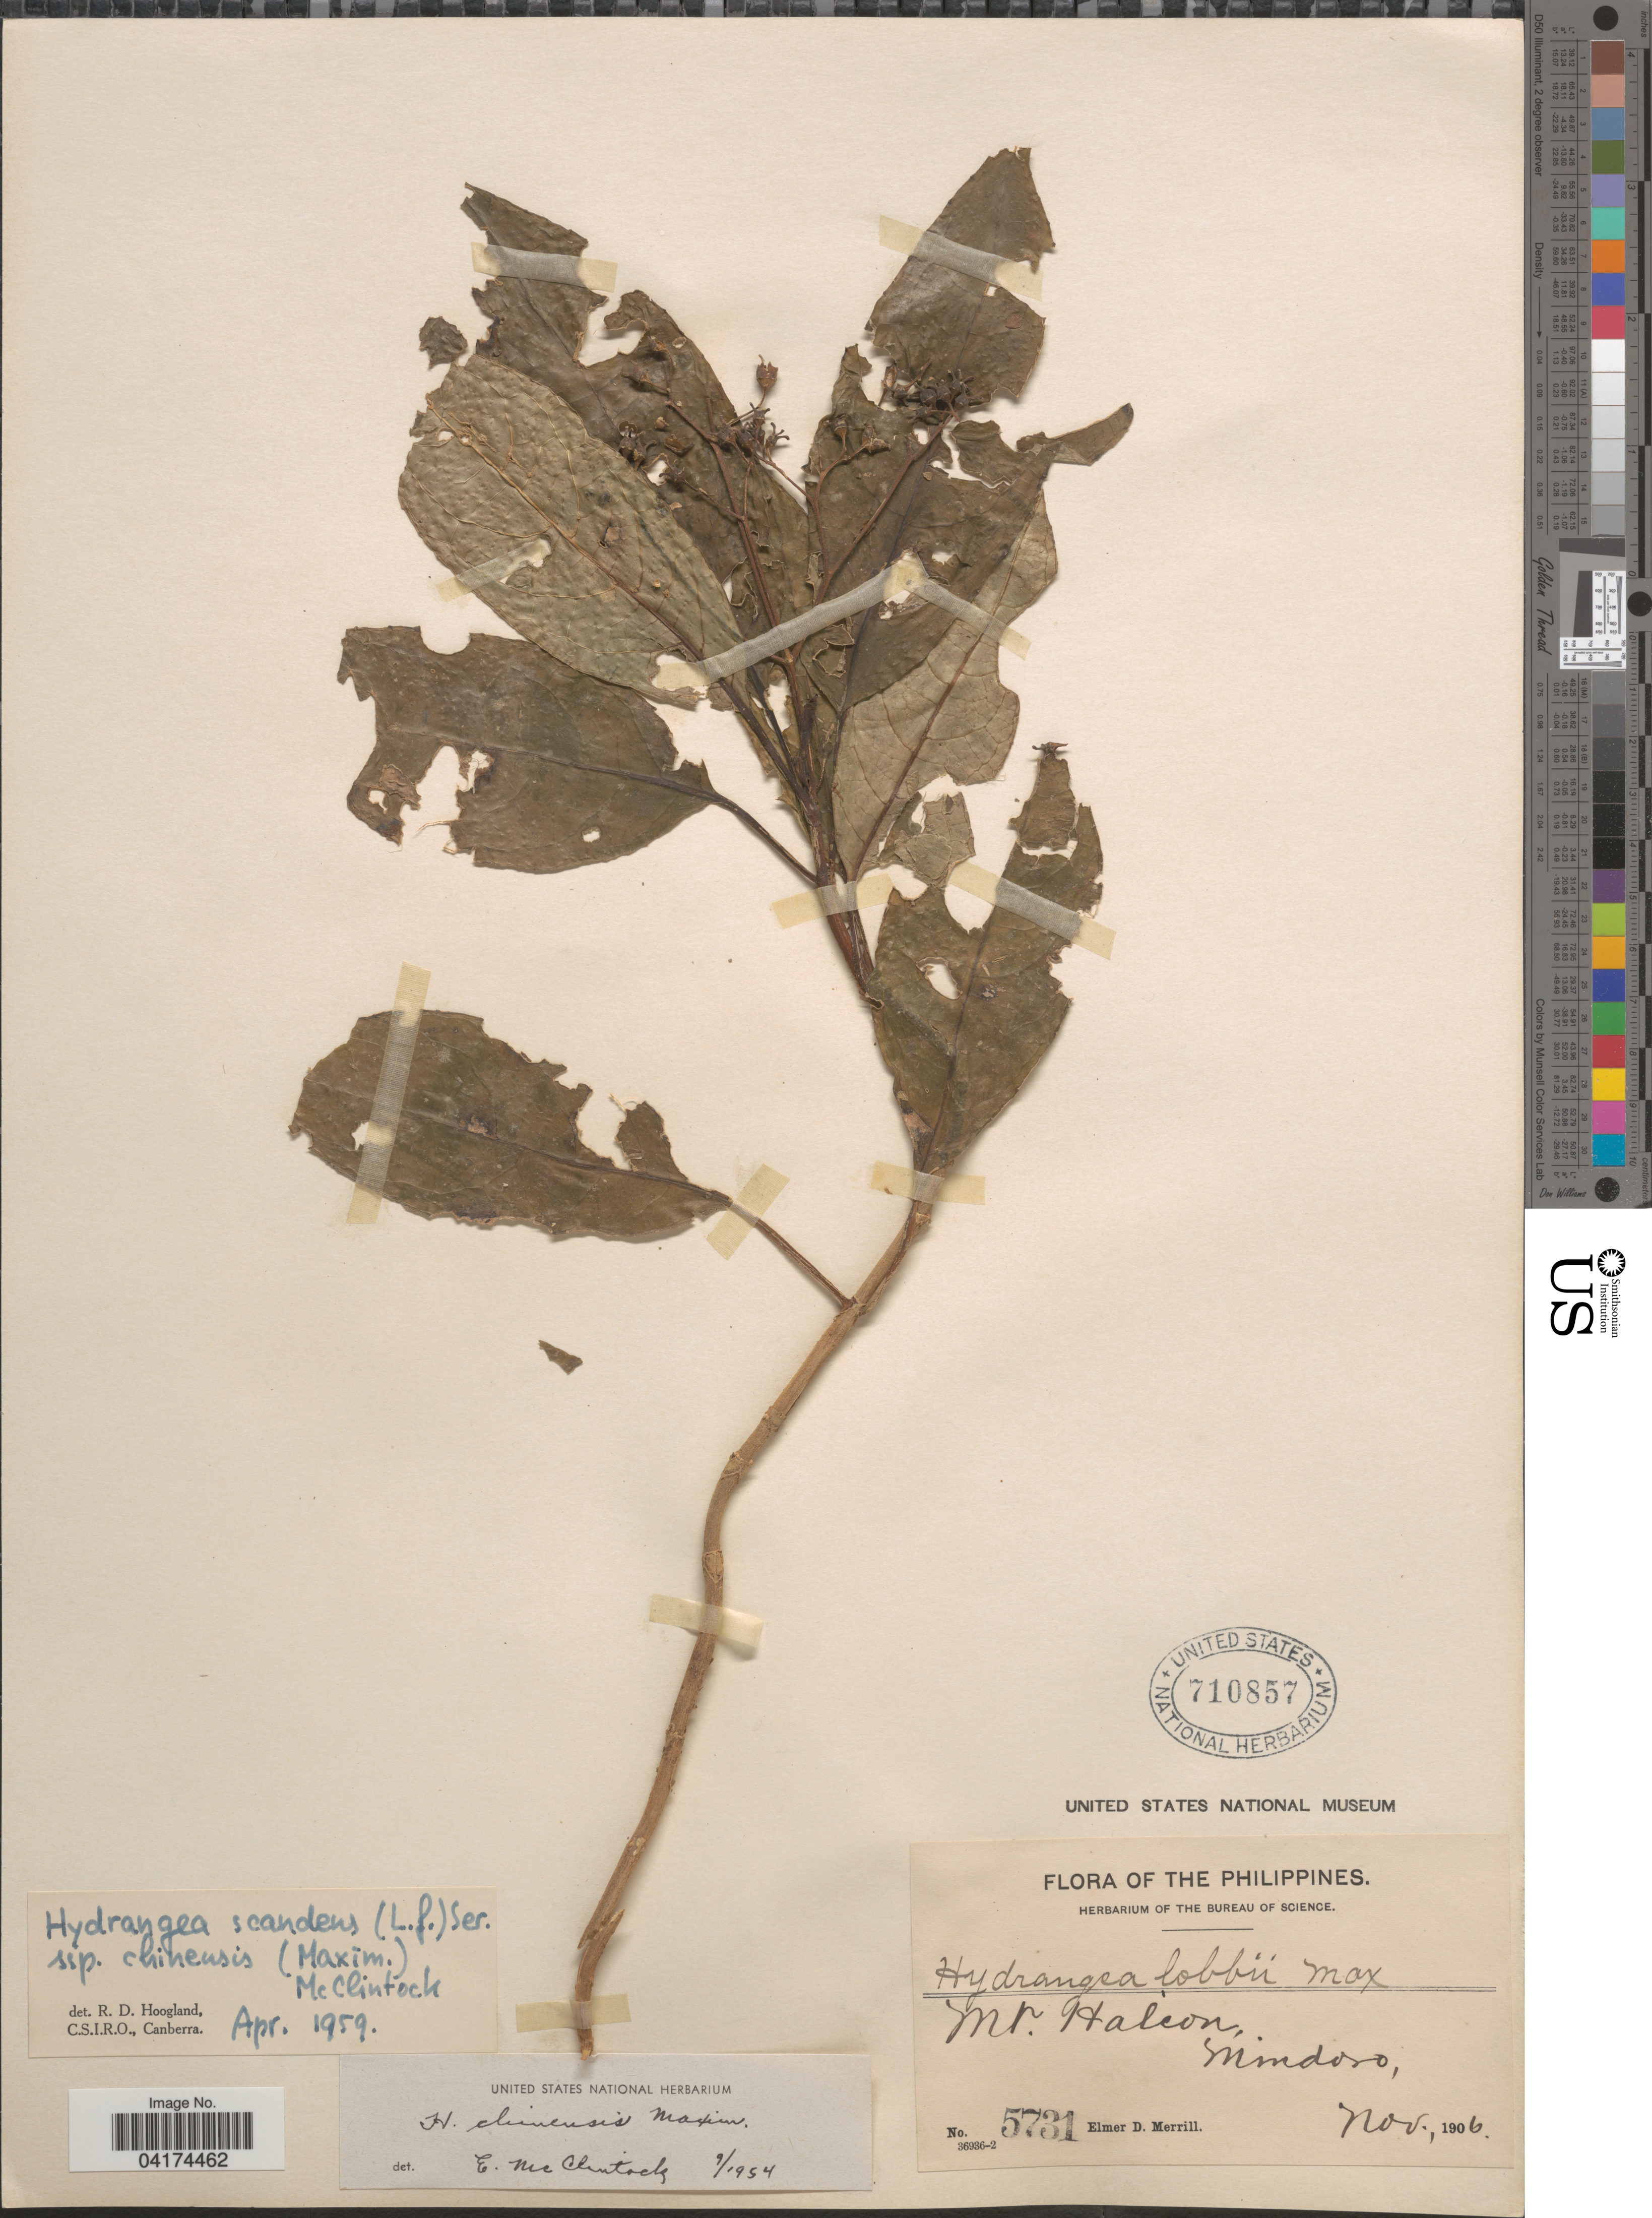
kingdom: Plantae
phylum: Tracheophyta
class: Magnoliopsida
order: Cornales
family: Hydrangeaceae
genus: Hydrangea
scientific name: Hydrangea scandens subsp. chinensis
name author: (Maxim.) E. M. McClint.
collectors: E. D. Merrill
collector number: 5731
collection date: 1906-11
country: Philippines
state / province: Mimaropa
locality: Mt. Halcon, Mindoro.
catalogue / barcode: US 710857